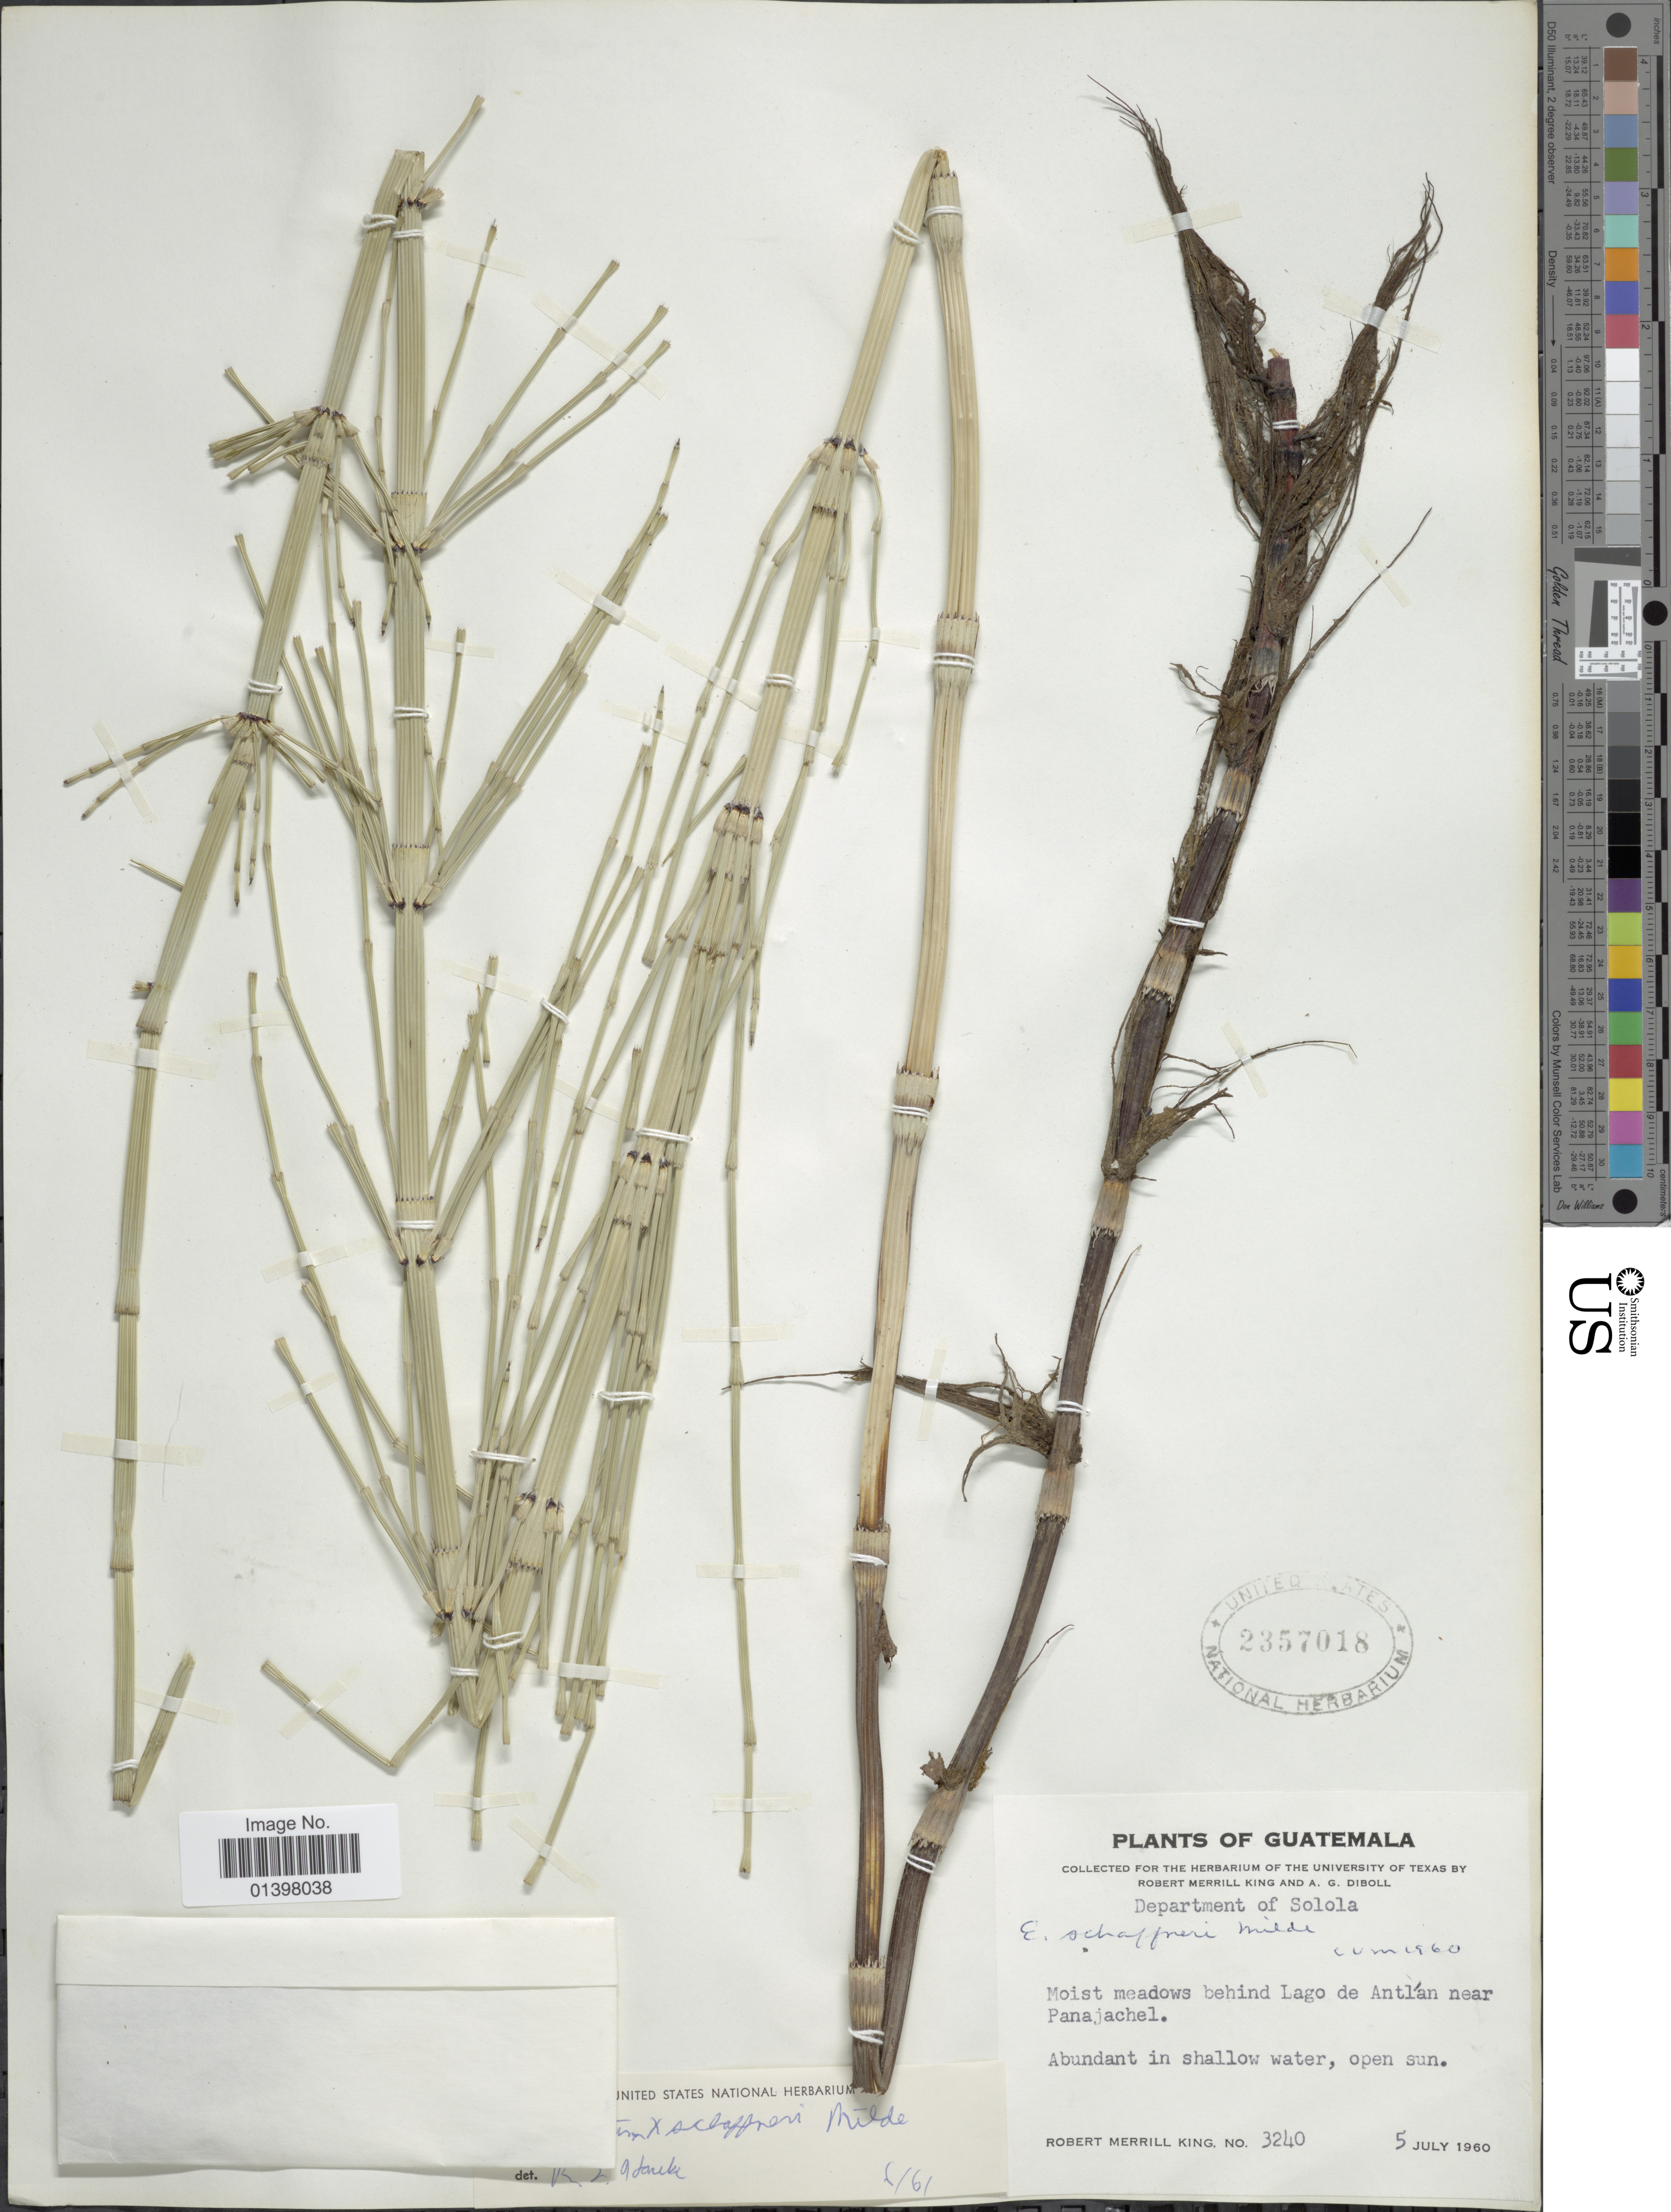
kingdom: Plantae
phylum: Tracheophyta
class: Polypodiopsida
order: Equisetales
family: Equisetaceae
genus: Equisetum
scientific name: Equisetum x schaffneri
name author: J. Milde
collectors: R. M. King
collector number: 3240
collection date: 1960-07-05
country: Guatemala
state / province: Sololá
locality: Moist meadows behind Lago de Antlán near Panajachel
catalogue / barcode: US 2357018